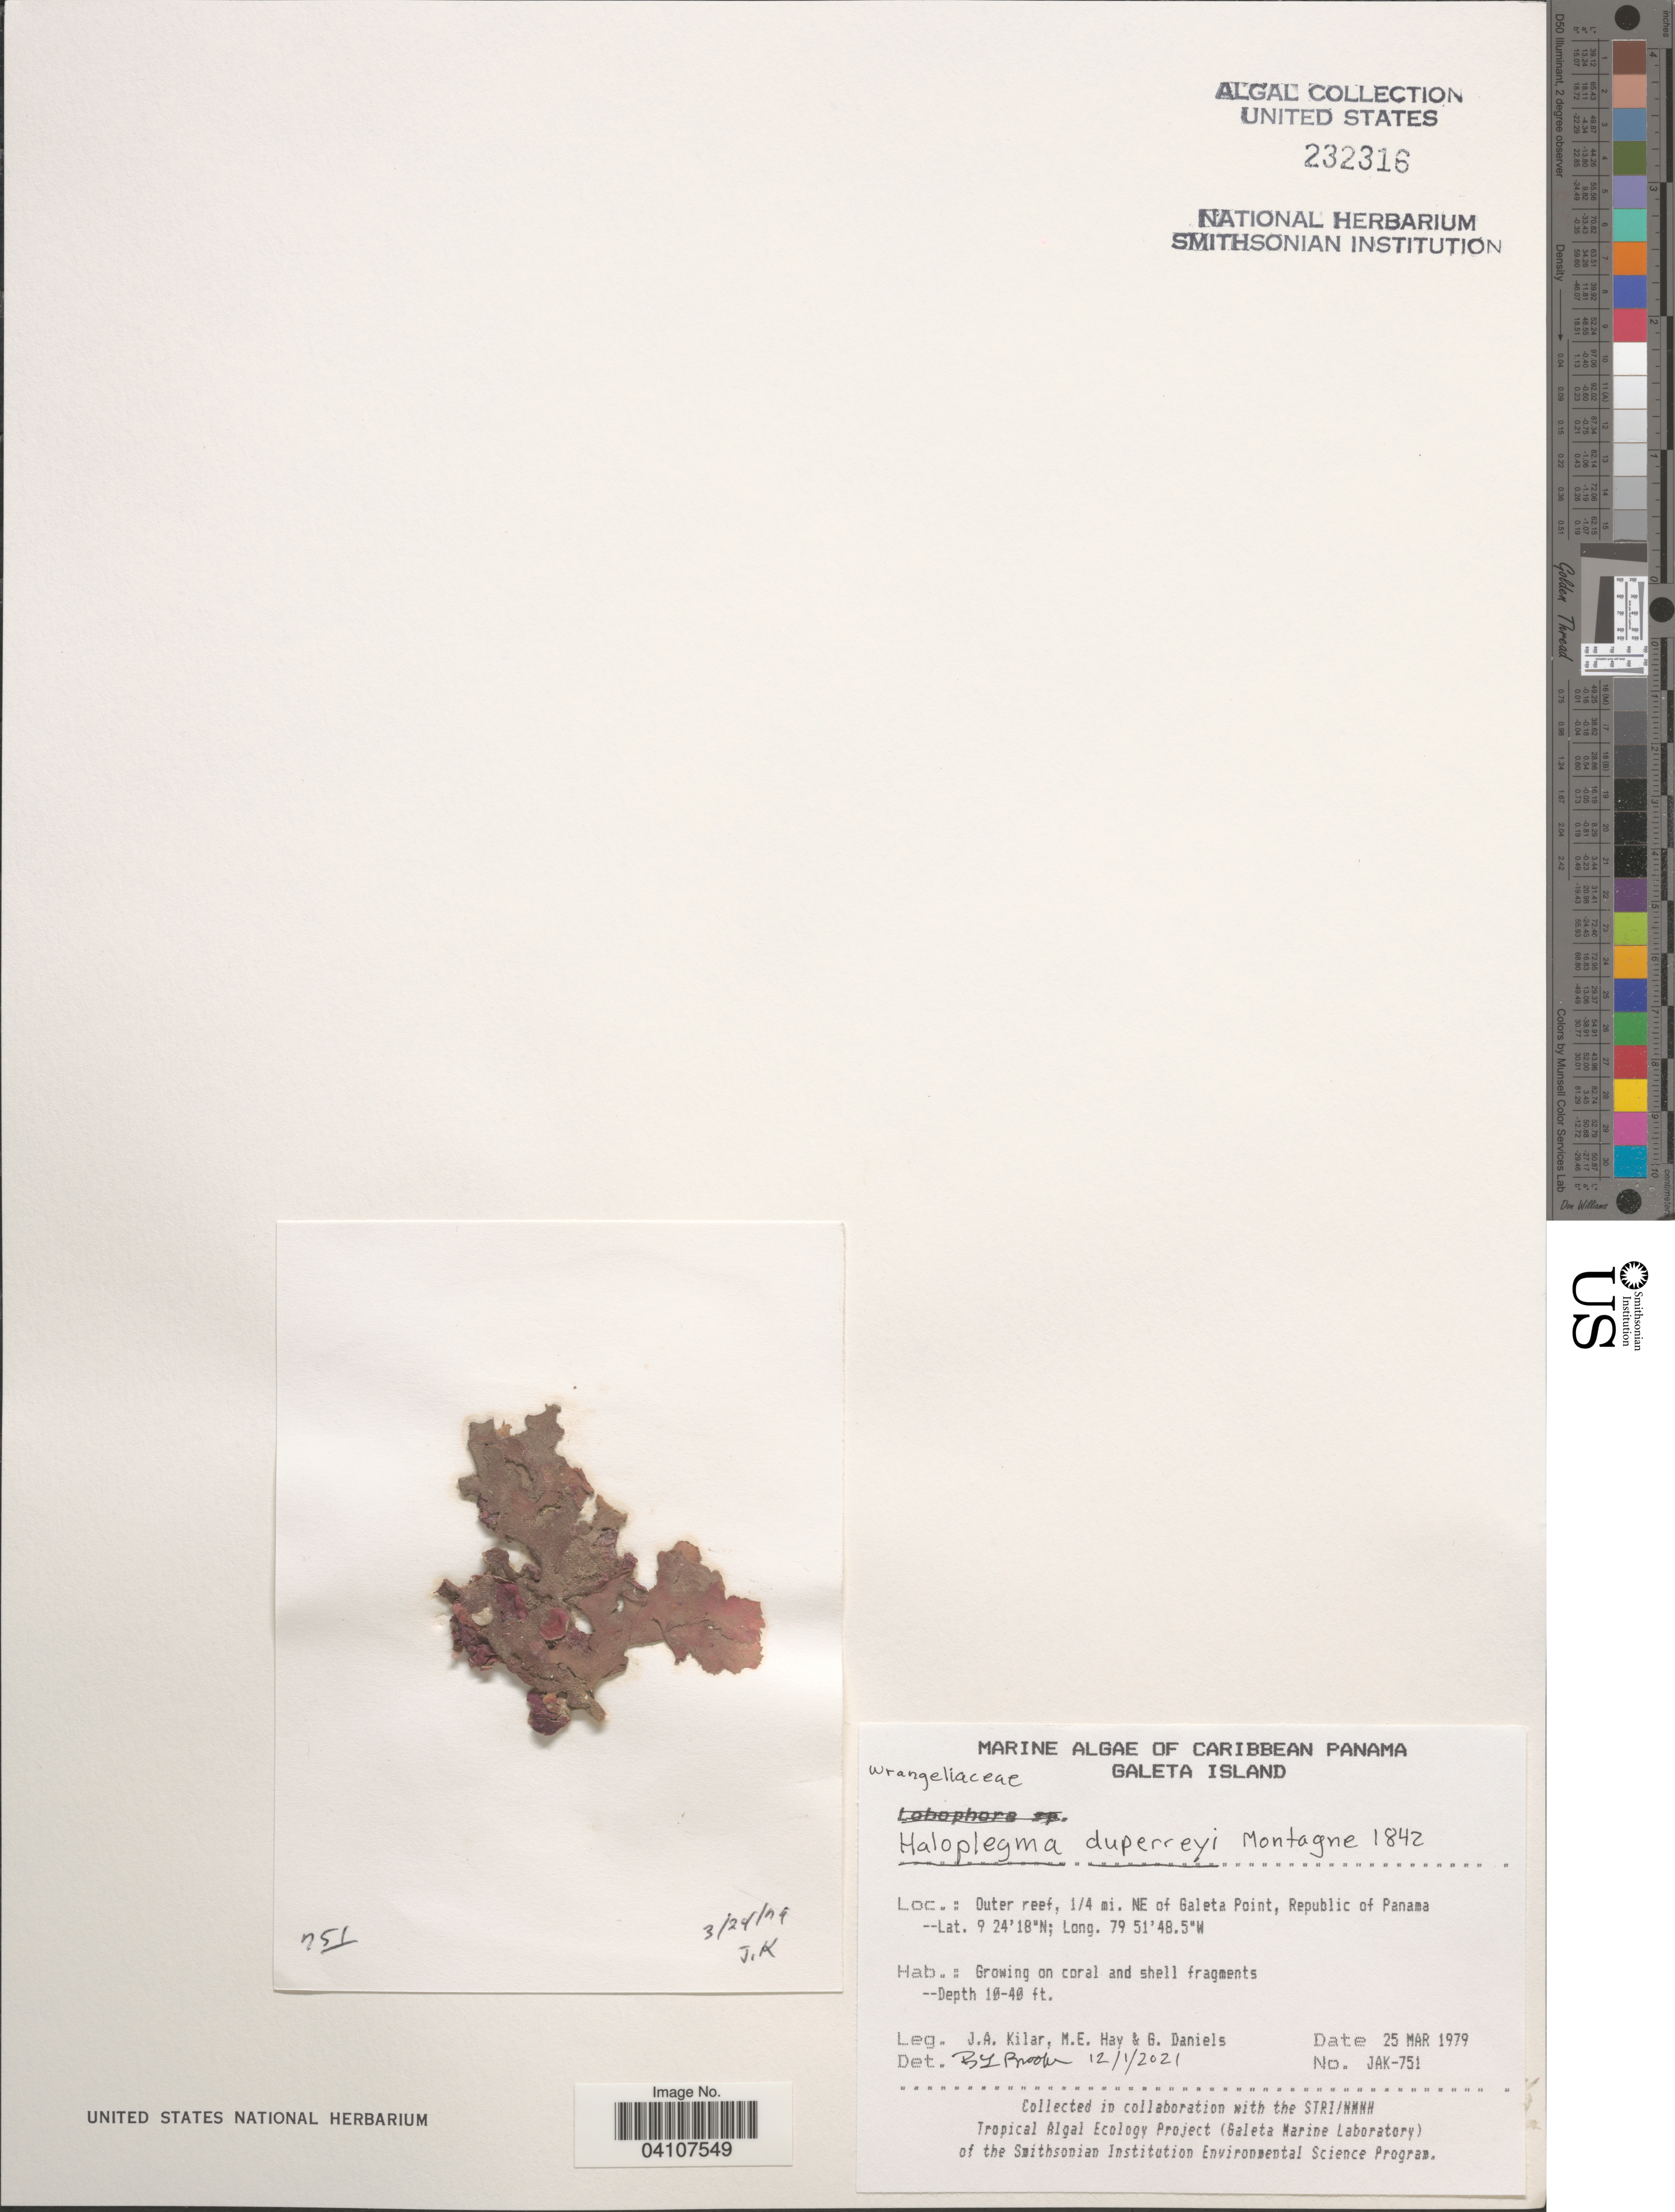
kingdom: Plantae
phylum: Rhodophyta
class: Florideophyceae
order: Ceramiales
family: Wrangeliaceae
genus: Haloplegma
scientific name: Haloplegma duperreyi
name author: Mont.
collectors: J. A. Kilar, M. E. Hay & G. Daniels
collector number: JAK-751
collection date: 1979-03-25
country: Panama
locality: Caribbean Panama. Galeta Island. Outer reef, 1/4 mi. NE of Galeta Point, Republic of Panama.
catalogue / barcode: US 232316